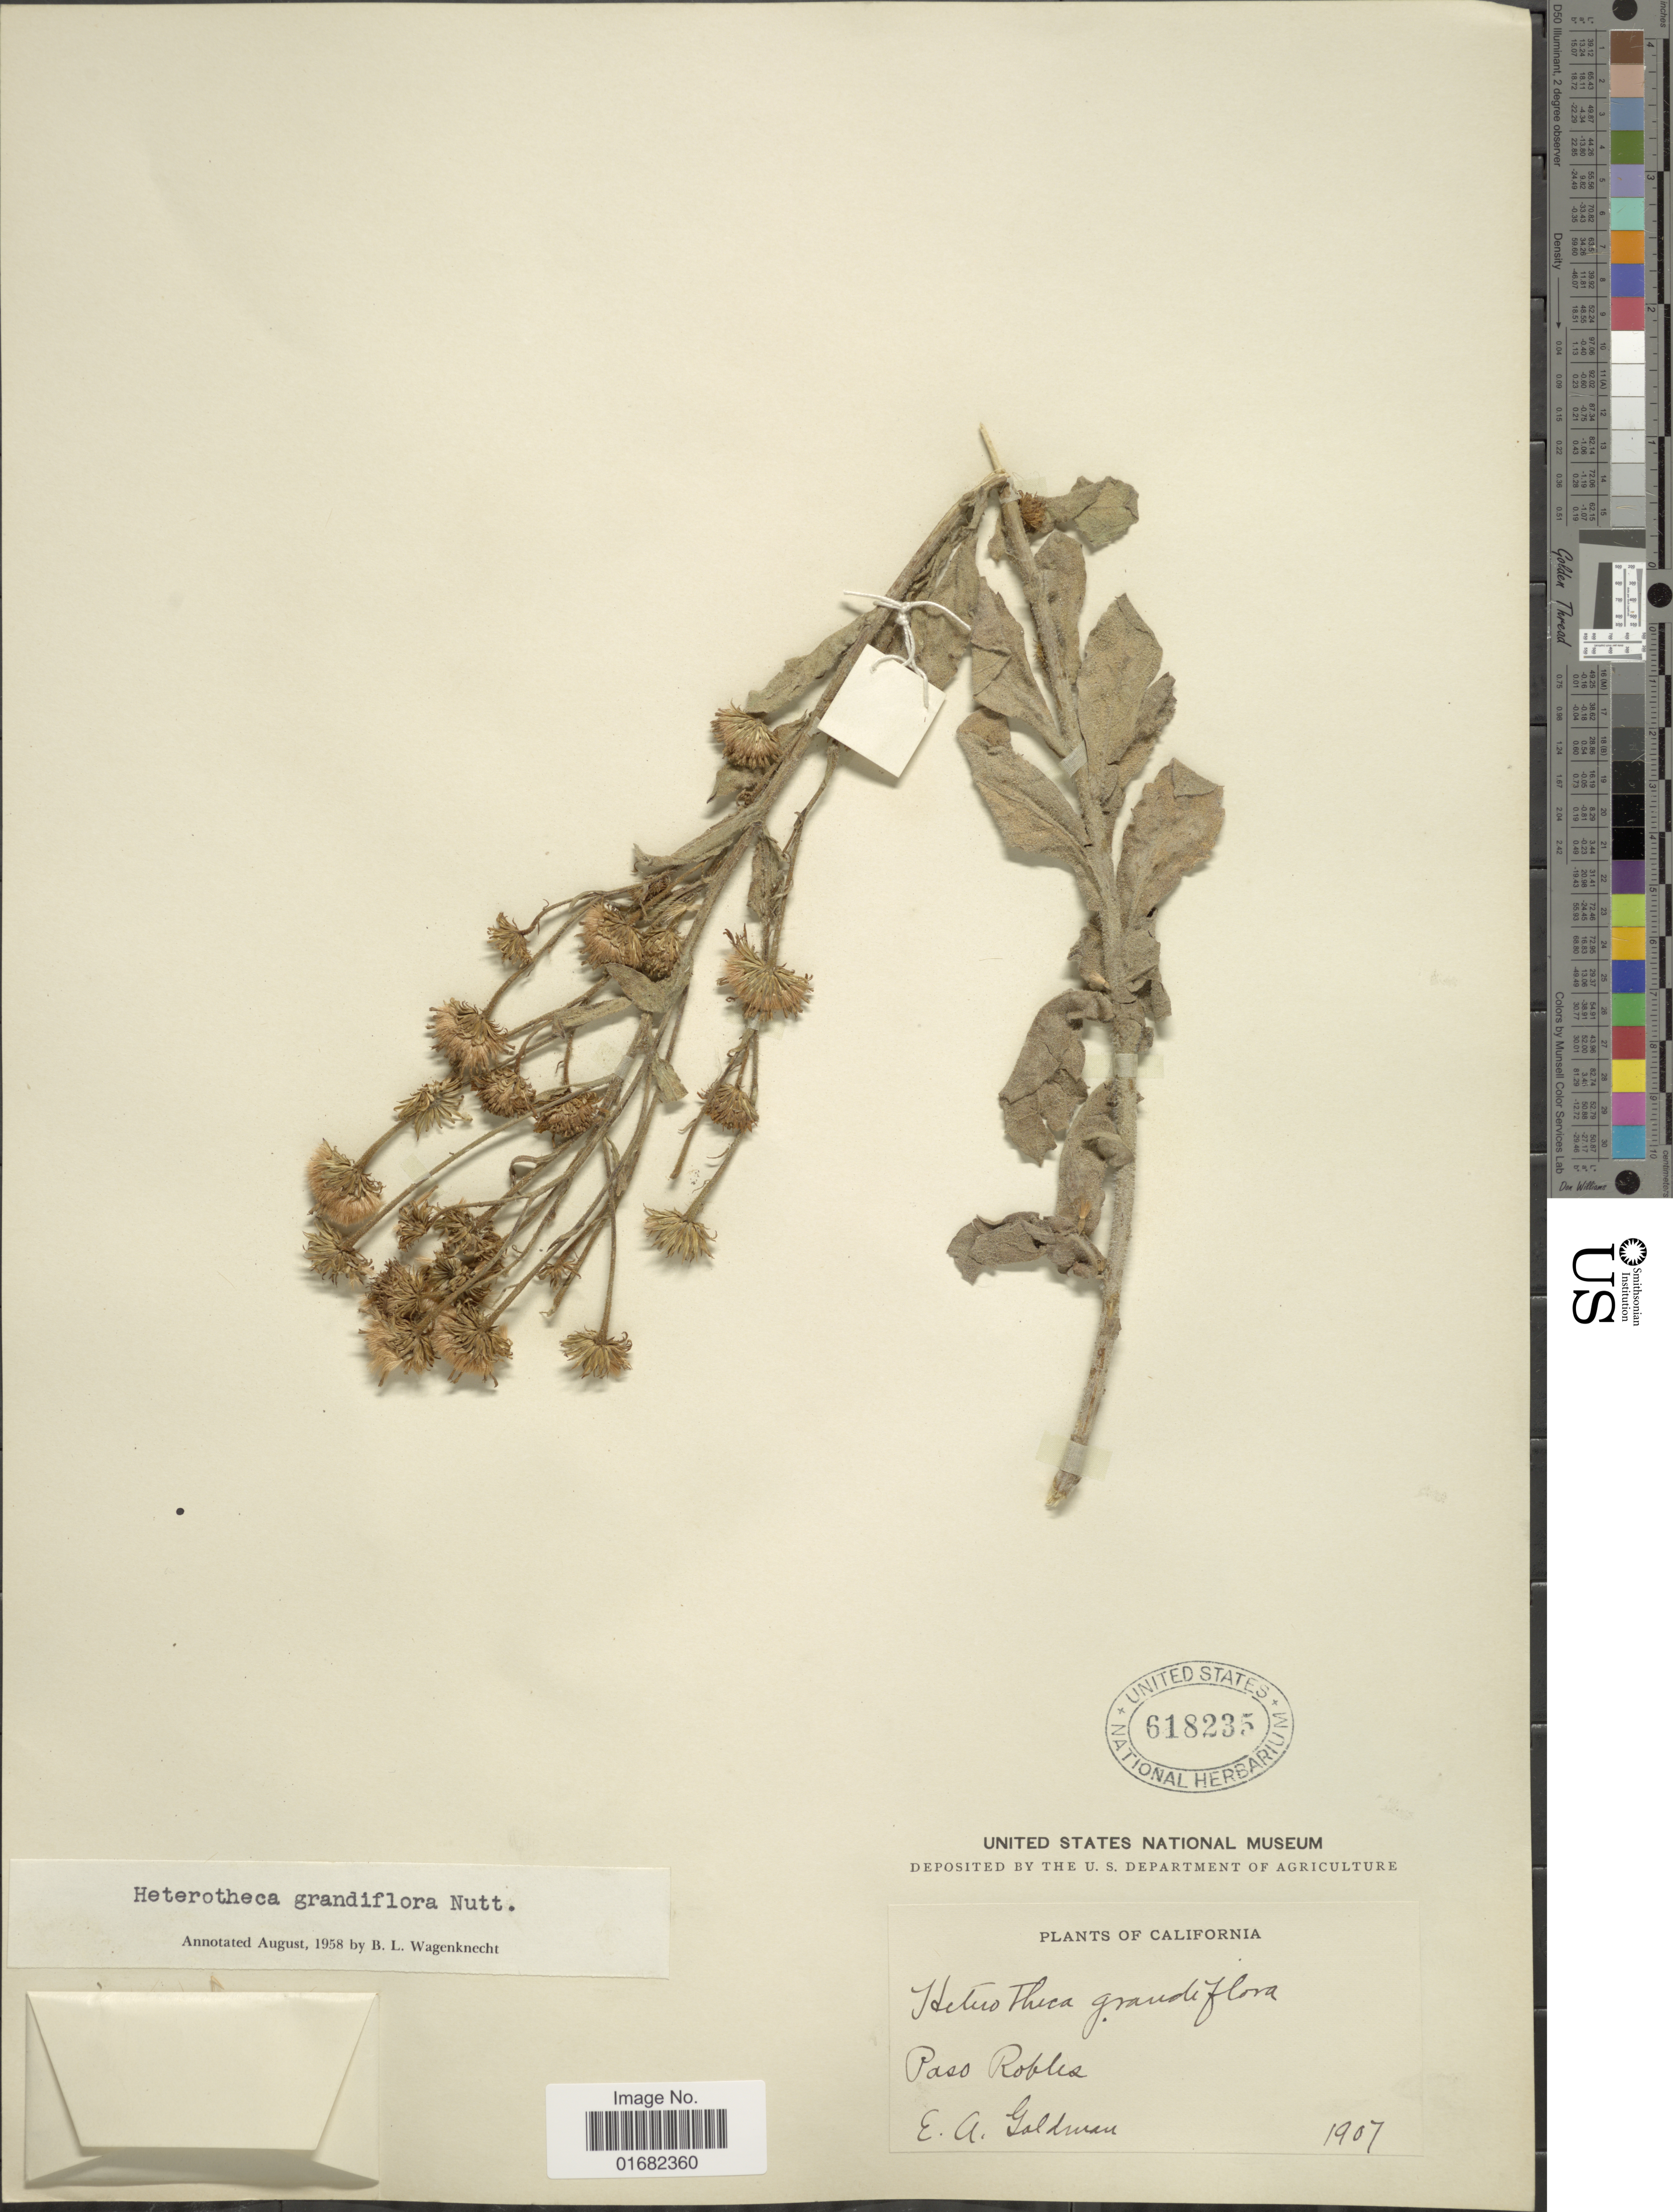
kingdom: Plantae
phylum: Tracheophyta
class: Magnoliopsida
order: Asterales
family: Asteraceae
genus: Heterotheca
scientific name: Heterotheca grandiflora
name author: Nutt.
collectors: E. A. Goldman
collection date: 1907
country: United States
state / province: California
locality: Paso Robles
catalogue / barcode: US 618235